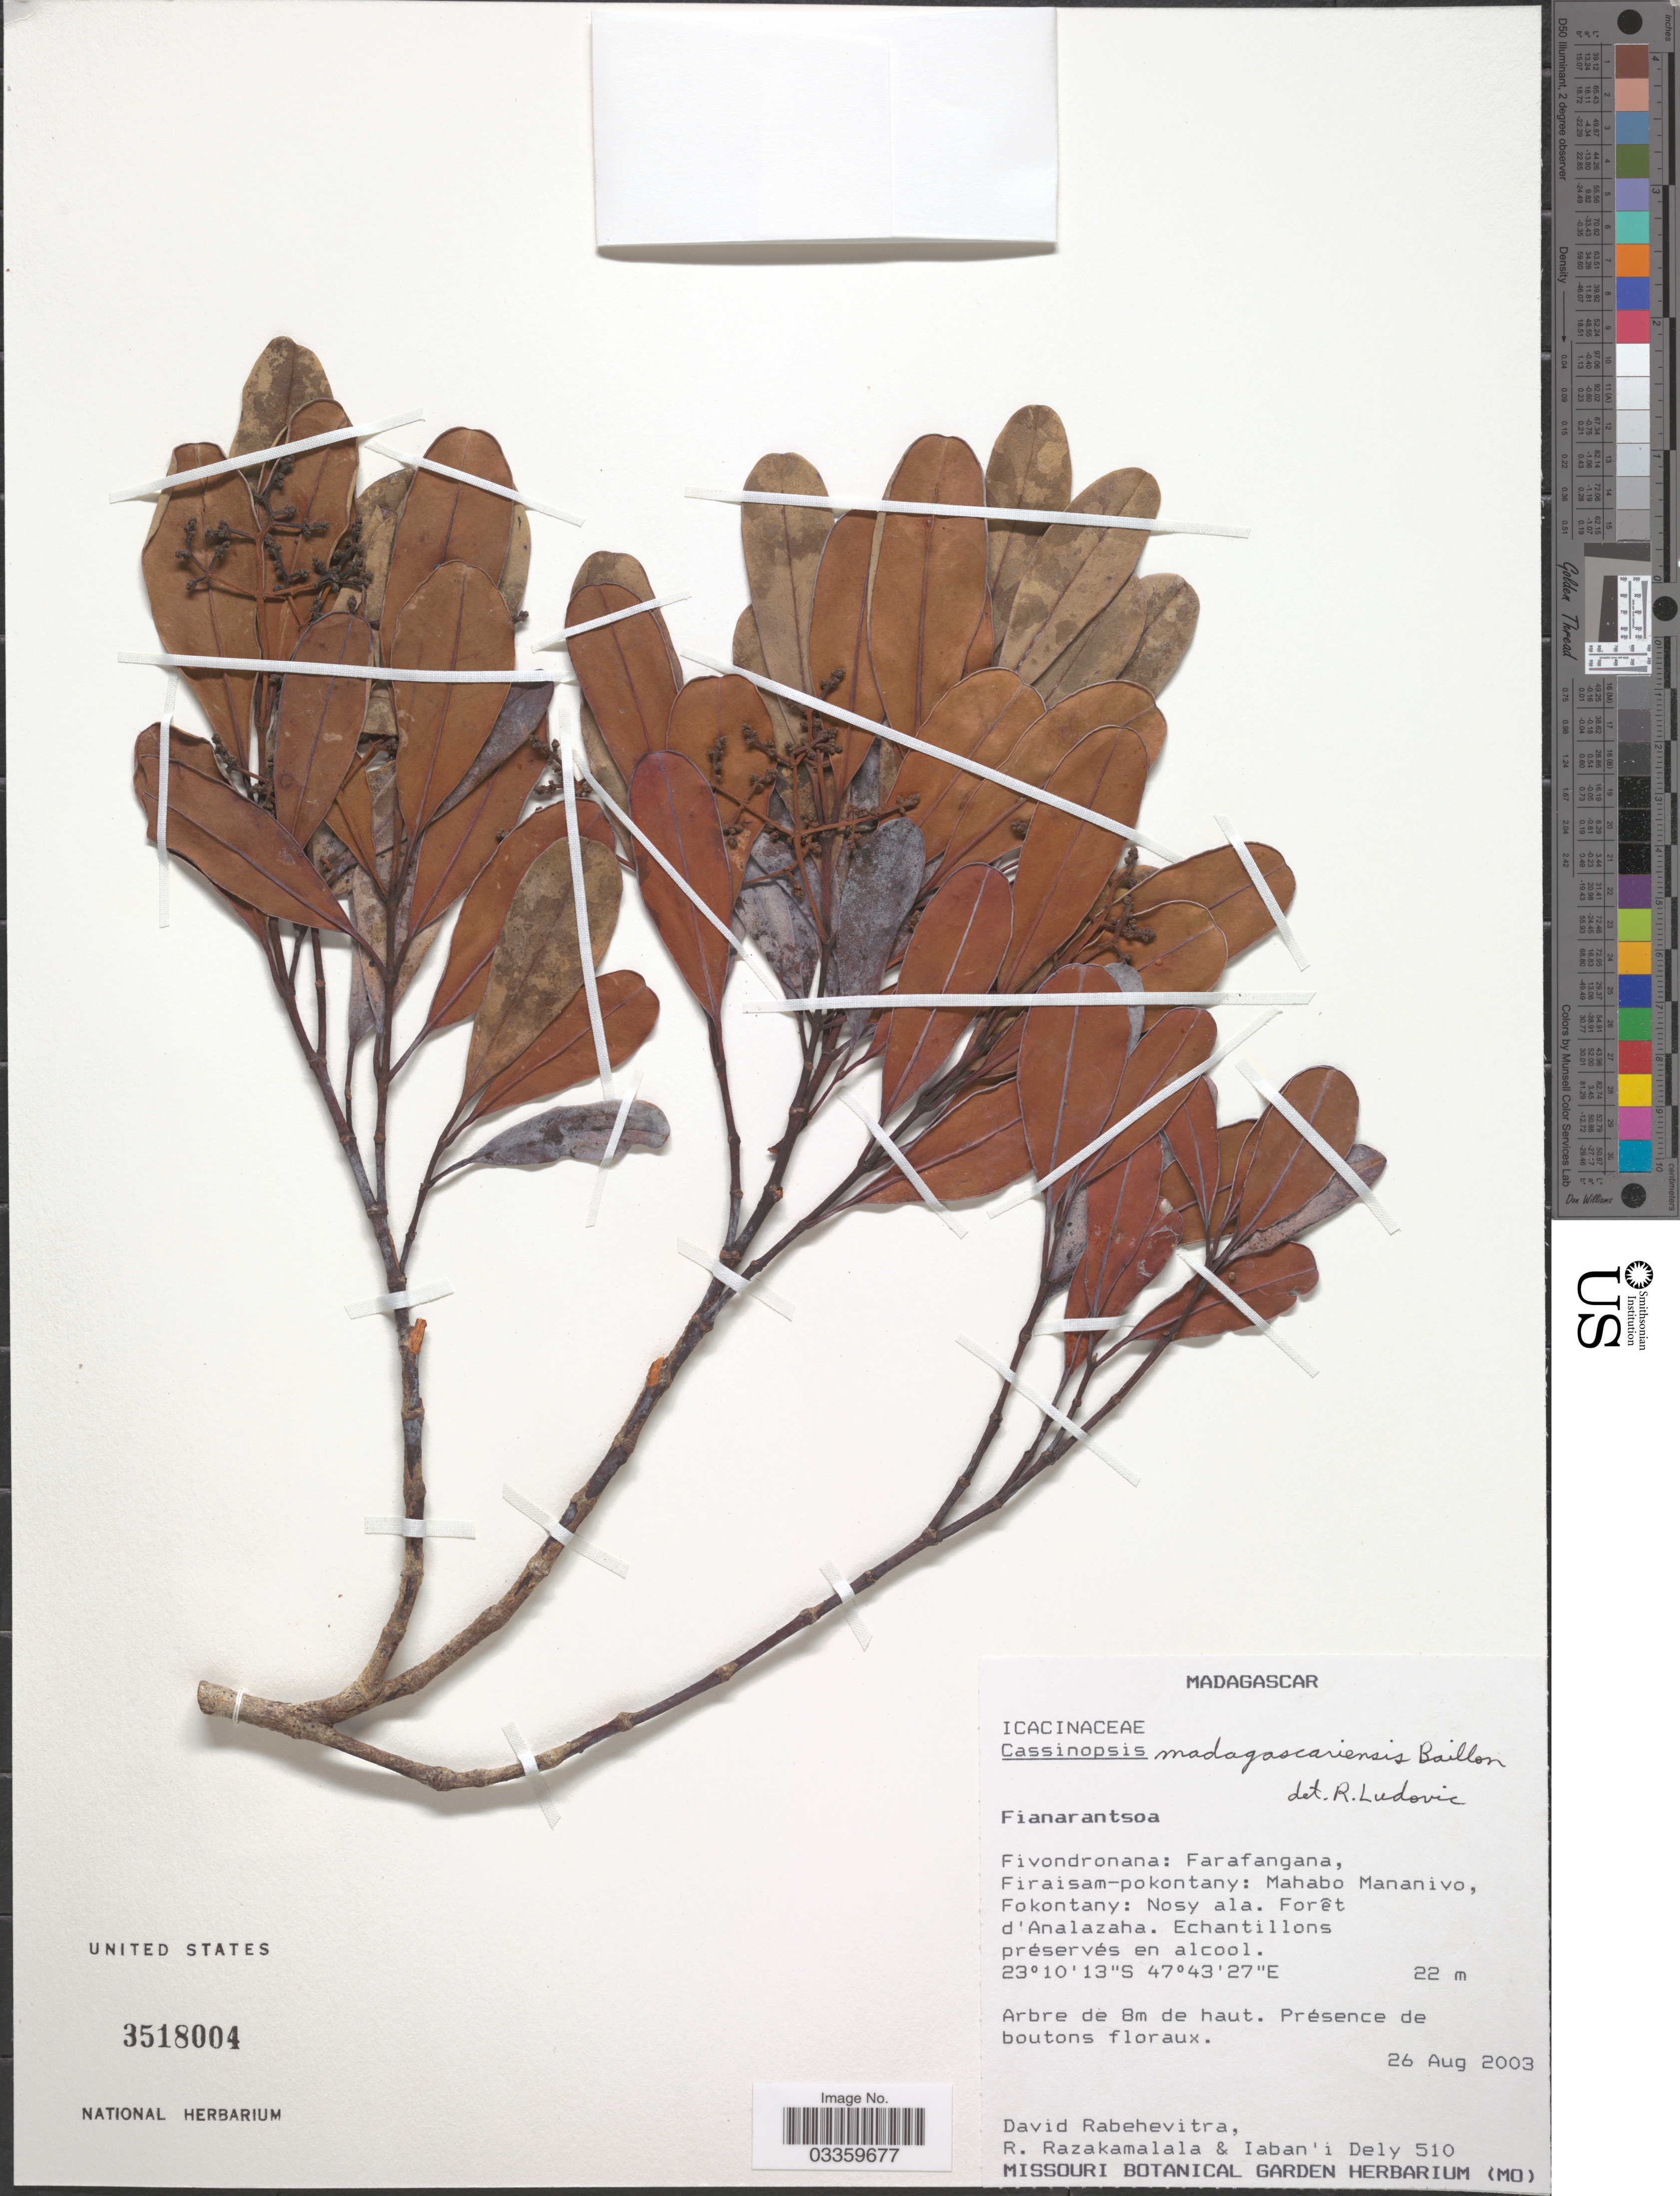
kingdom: Plantae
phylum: Tracheophyta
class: Magnoliopsida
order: Icacinales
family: Icacinaceae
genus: Cassinopsis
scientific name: Cassinopsis madagascariensis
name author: Baill.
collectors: D. Rabehevitra, R. Razakamalala & I. Dely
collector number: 510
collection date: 2003-08-26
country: Madagascar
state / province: Atsimo-Atsinanana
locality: Fivondronana: Farafangana, Firaisam-pokontany: Mahabo Mananivo, Fokontany: Nosy ala. Forêt d'Analazaha.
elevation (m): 22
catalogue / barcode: US 3518004